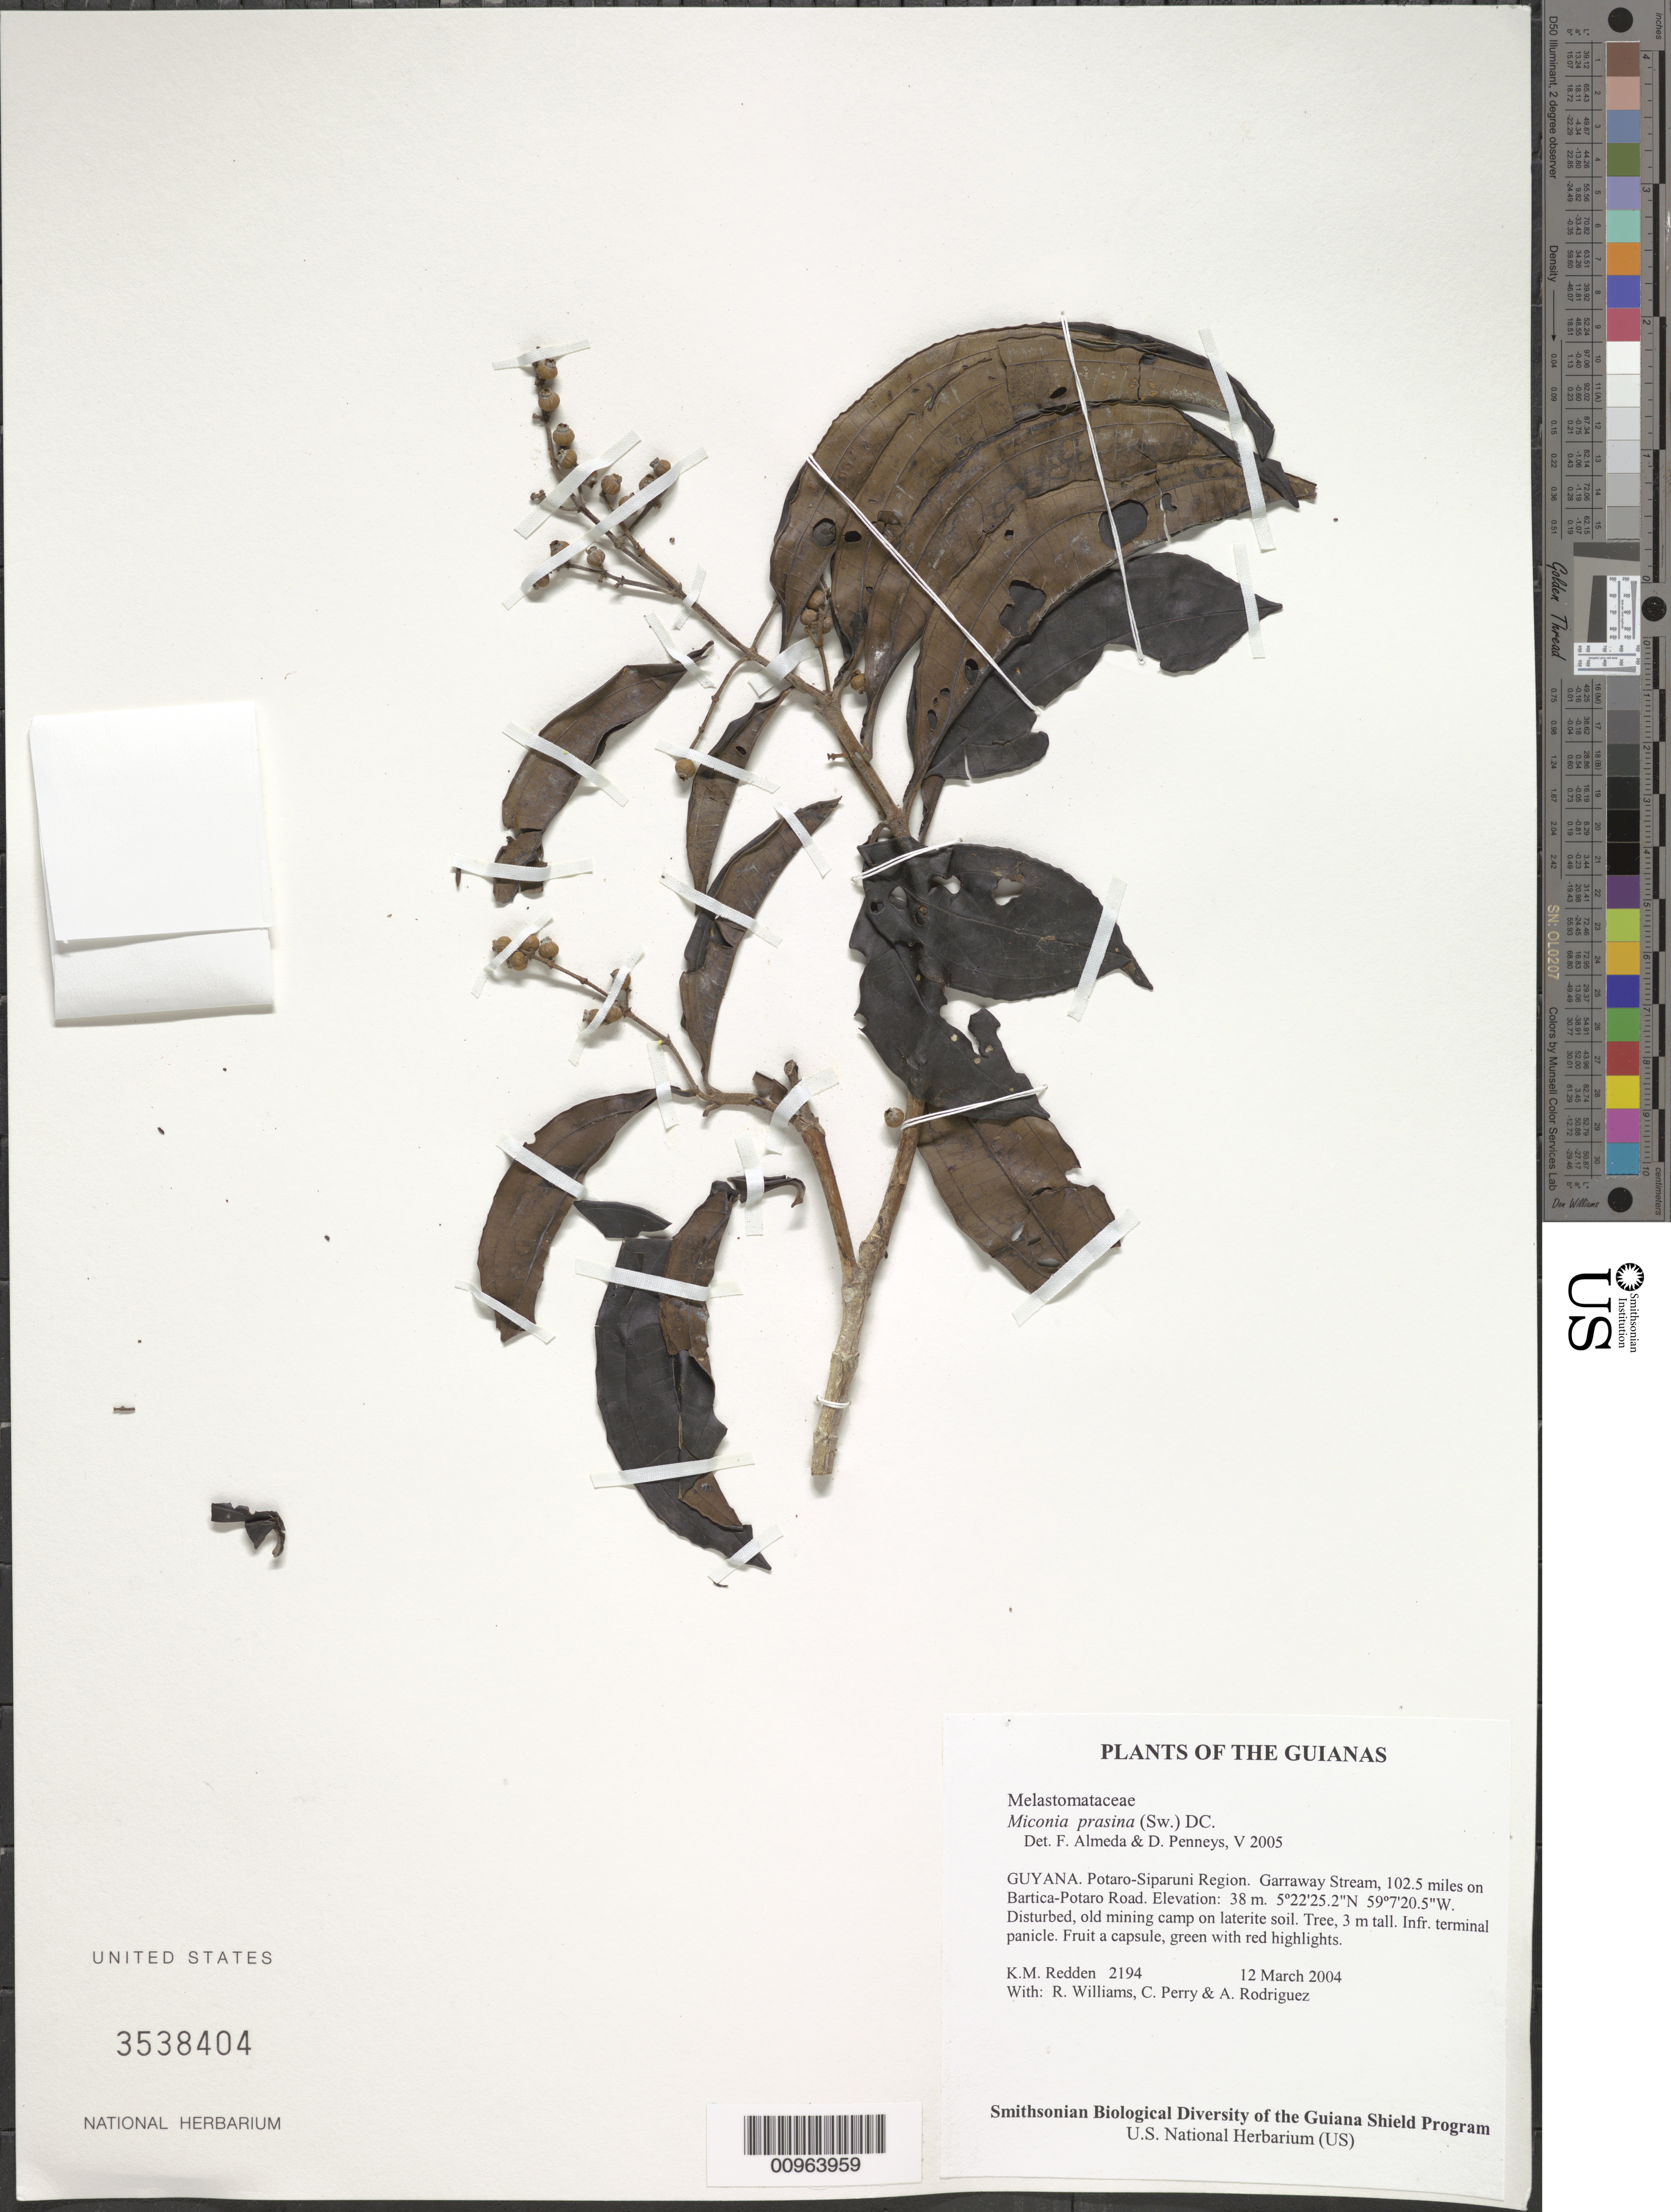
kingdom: Plantae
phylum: Tracheophyta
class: Magnoliopsida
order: Myrtales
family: Melastomataceae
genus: Miconia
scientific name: Miconia prasina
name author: (Sw.) DC.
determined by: Almeda, F.; Penneys, D. S.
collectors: K. M. Redden, R. Williams, C. Perry & A. Rodriguez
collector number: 2194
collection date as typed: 12 March 2004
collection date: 2004-03-12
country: Guyana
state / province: Potaro-Siparuni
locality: Garraway Stream, 102.5 miles on Bartica-Potaro Road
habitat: Disturbed, old mining camp on laterite soil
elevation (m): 38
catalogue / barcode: US 3538404